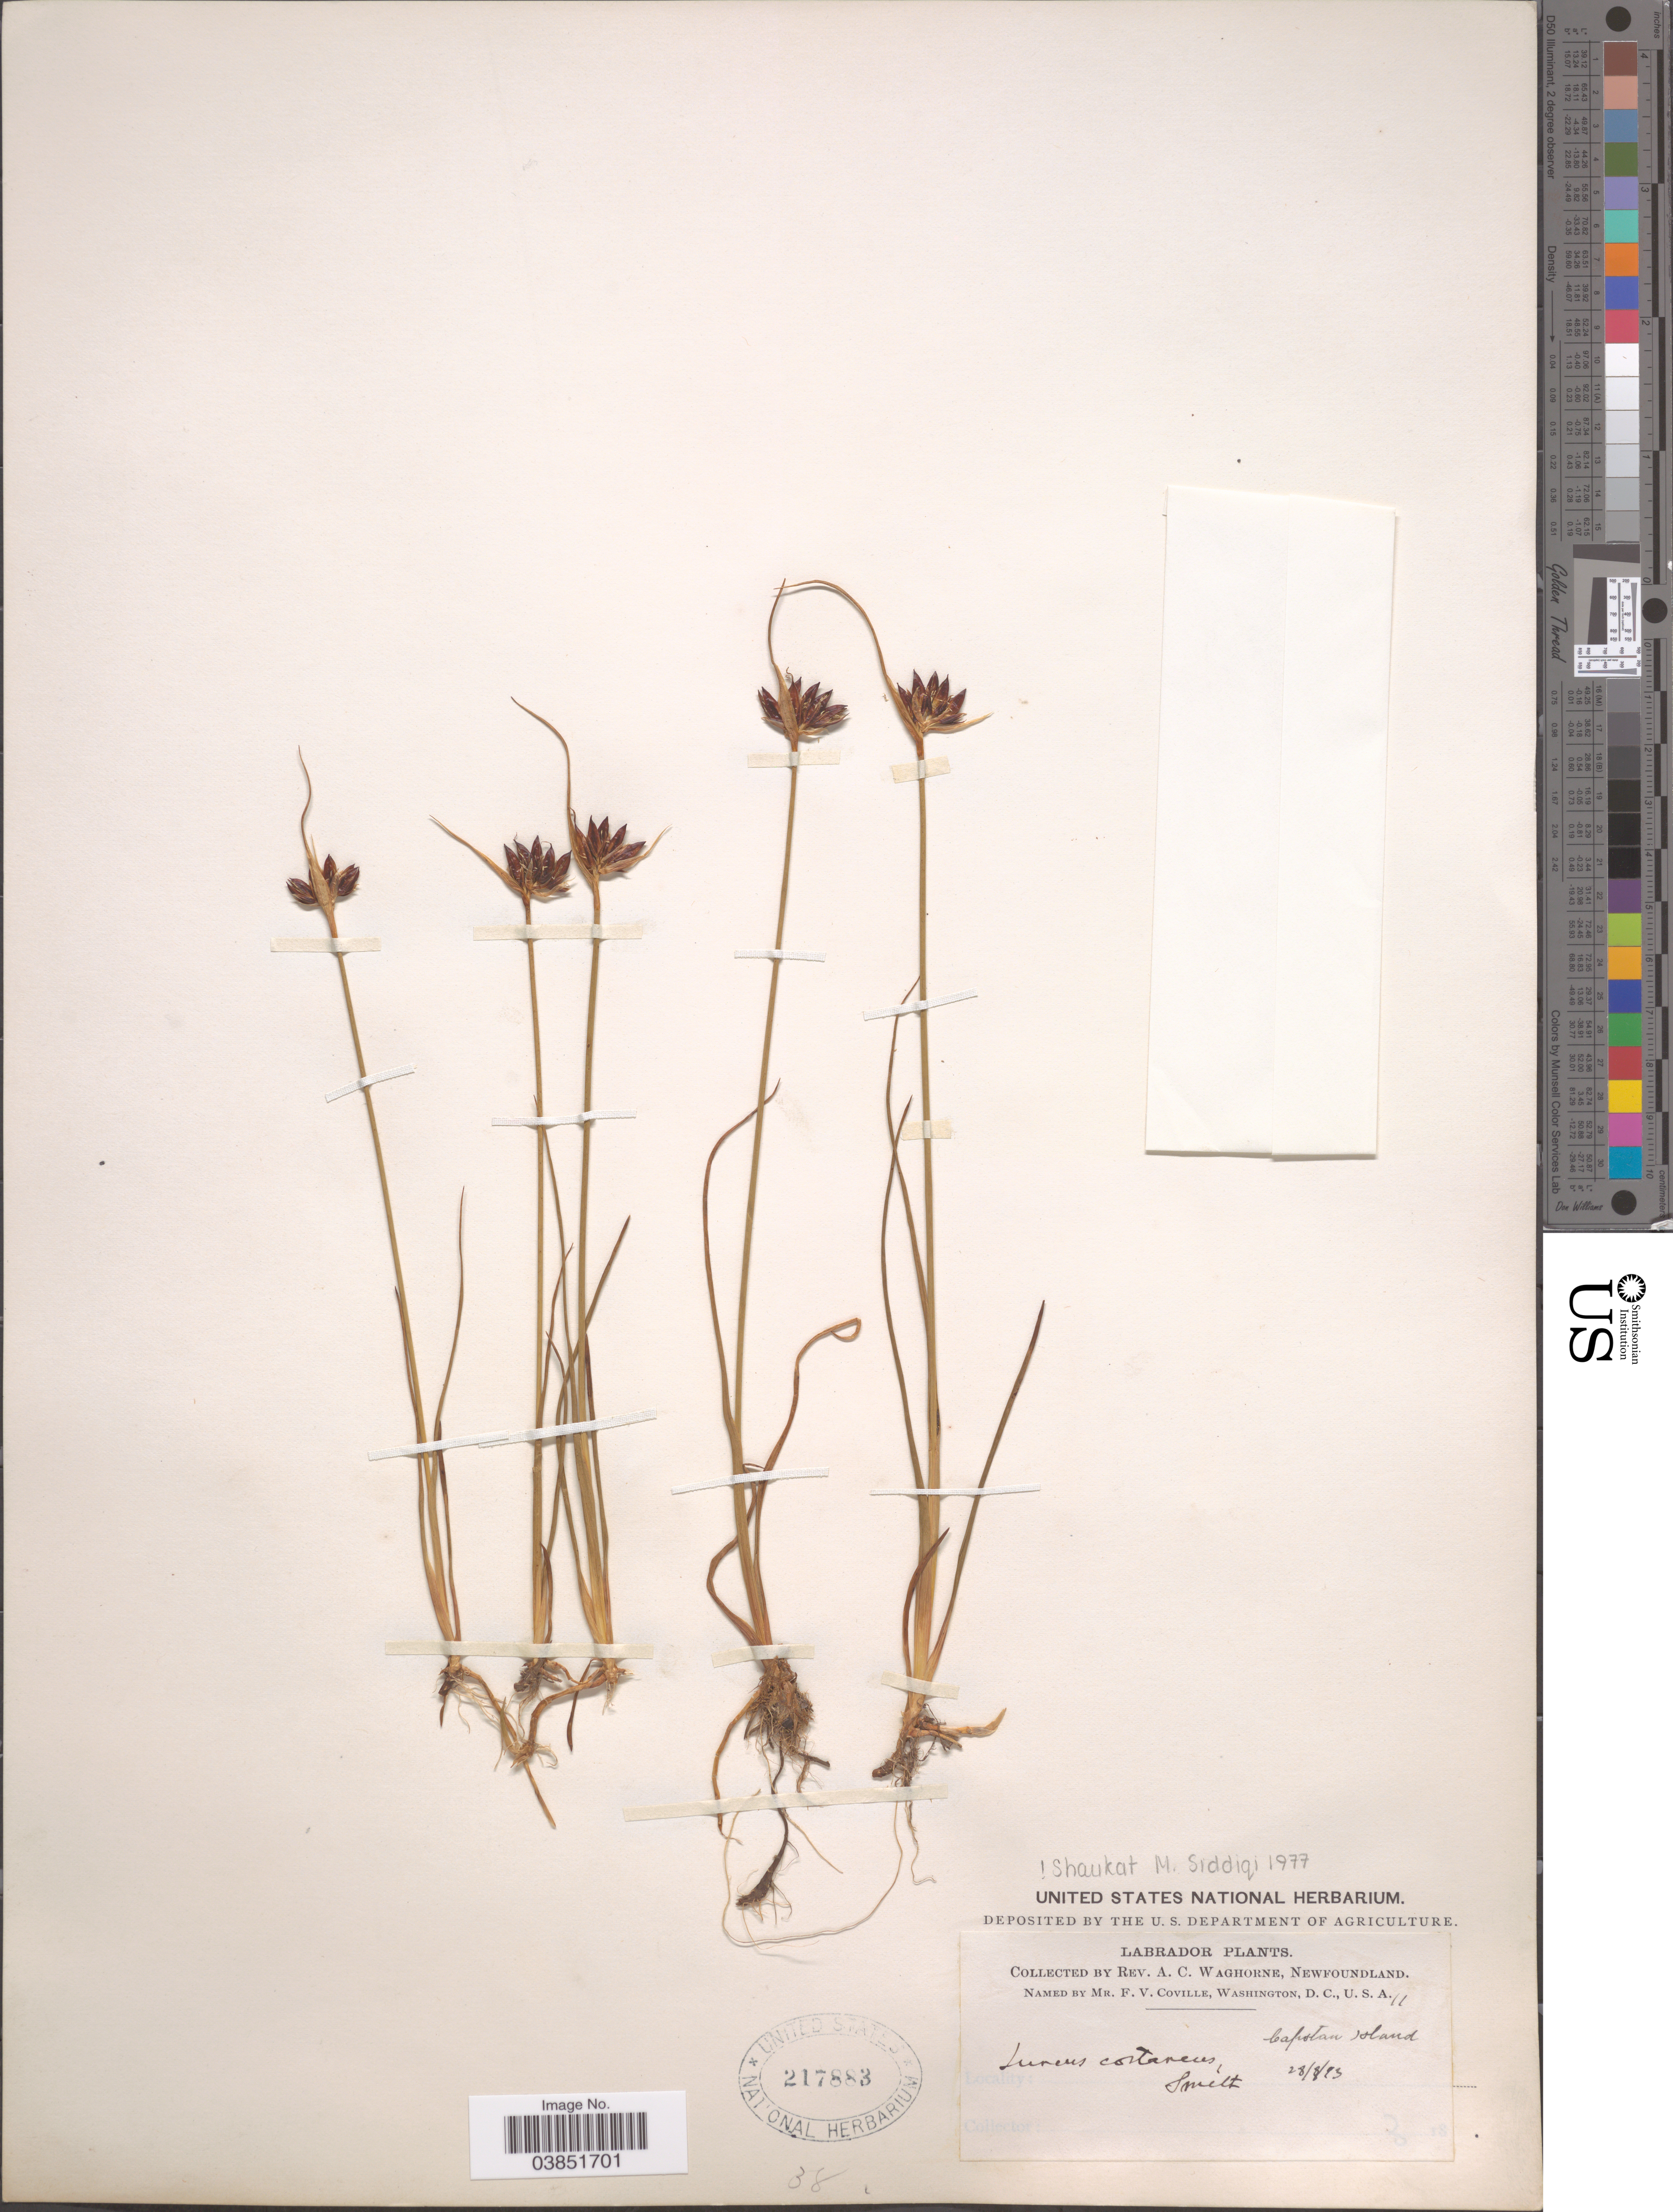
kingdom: Plantae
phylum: Tracheophyta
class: Liliopsida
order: Poales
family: Juncaceae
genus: Juncus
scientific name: Juncus castaneus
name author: Sm.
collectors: A. Waghorne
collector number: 11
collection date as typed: Transcribed d/m/y: 28/8/93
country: Canada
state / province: Newfoundland and Labrador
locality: Labrador. Capstan Island.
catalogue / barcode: US 217883